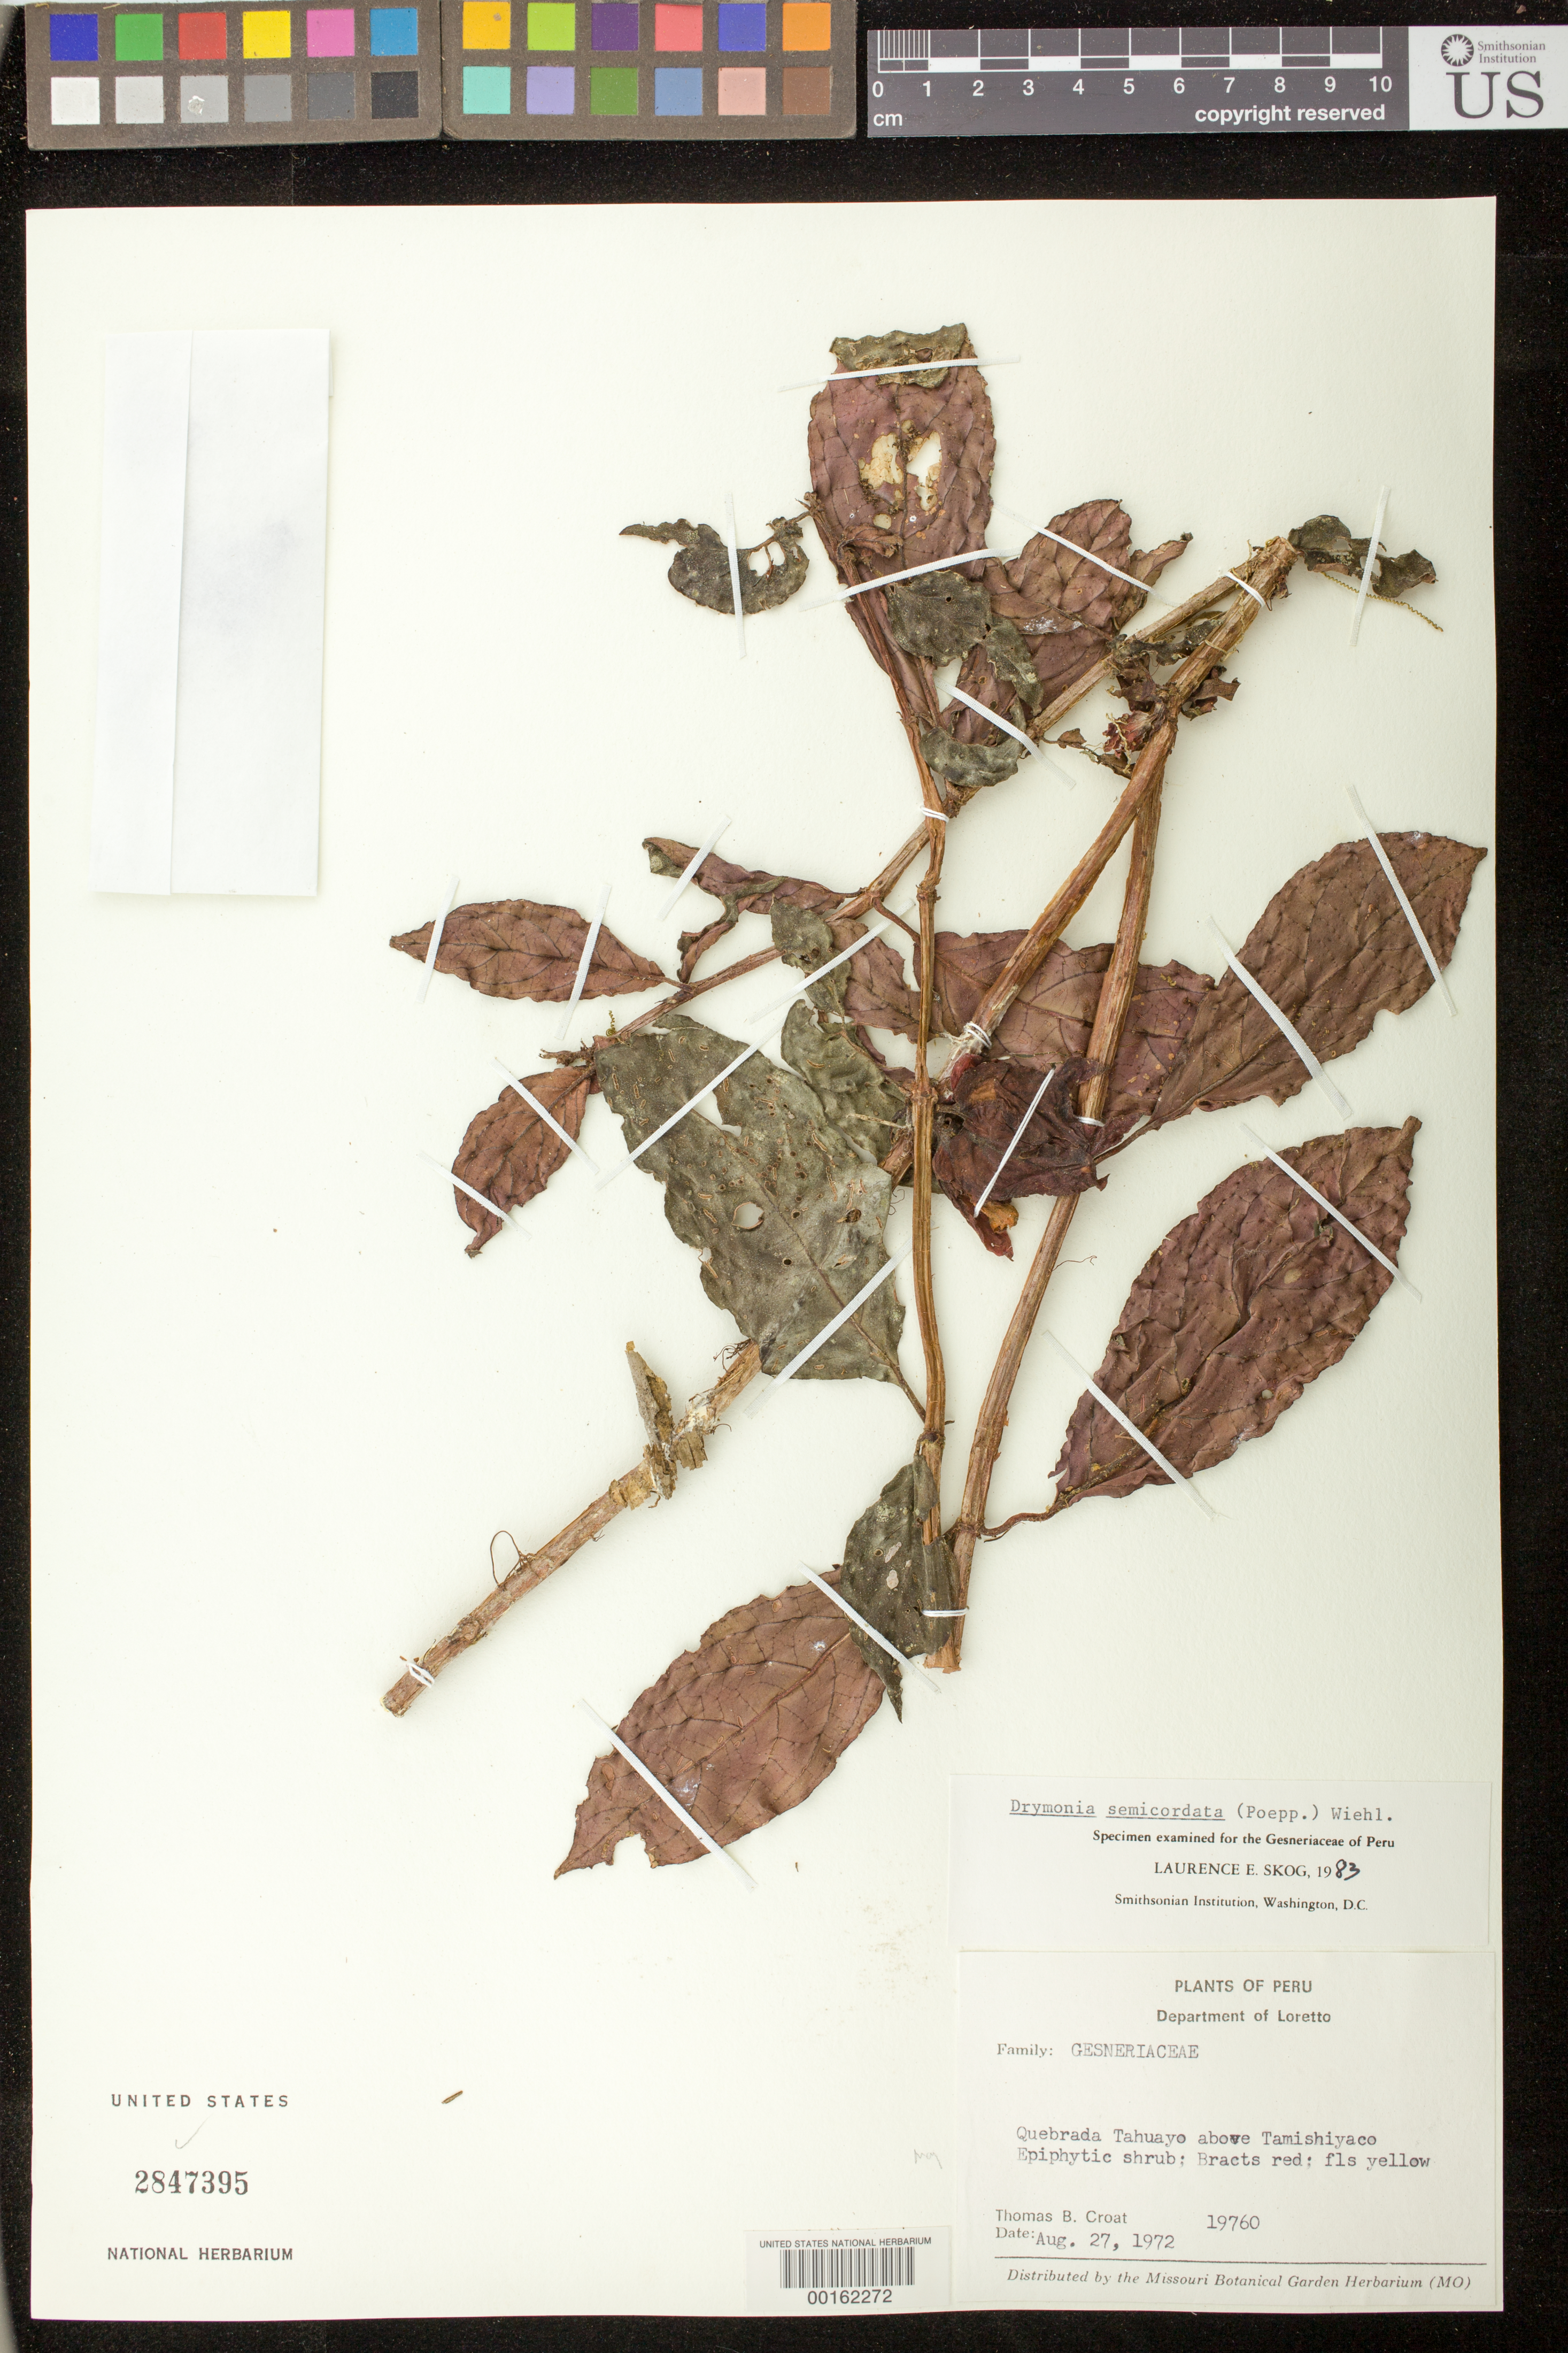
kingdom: Plantae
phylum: Tracheophyta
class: Magnoliopsida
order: Lamiales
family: Gesneriaceae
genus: Drymonia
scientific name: Drymonia semicordata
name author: (Poepp.) Wiehler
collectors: T. B. Croat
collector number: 19760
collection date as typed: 27 Aug 1972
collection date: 1972-08-27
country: Peru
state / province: Loreto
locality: Quebrada Tahuayo above Tamishiyaco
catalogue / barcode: US 2847395